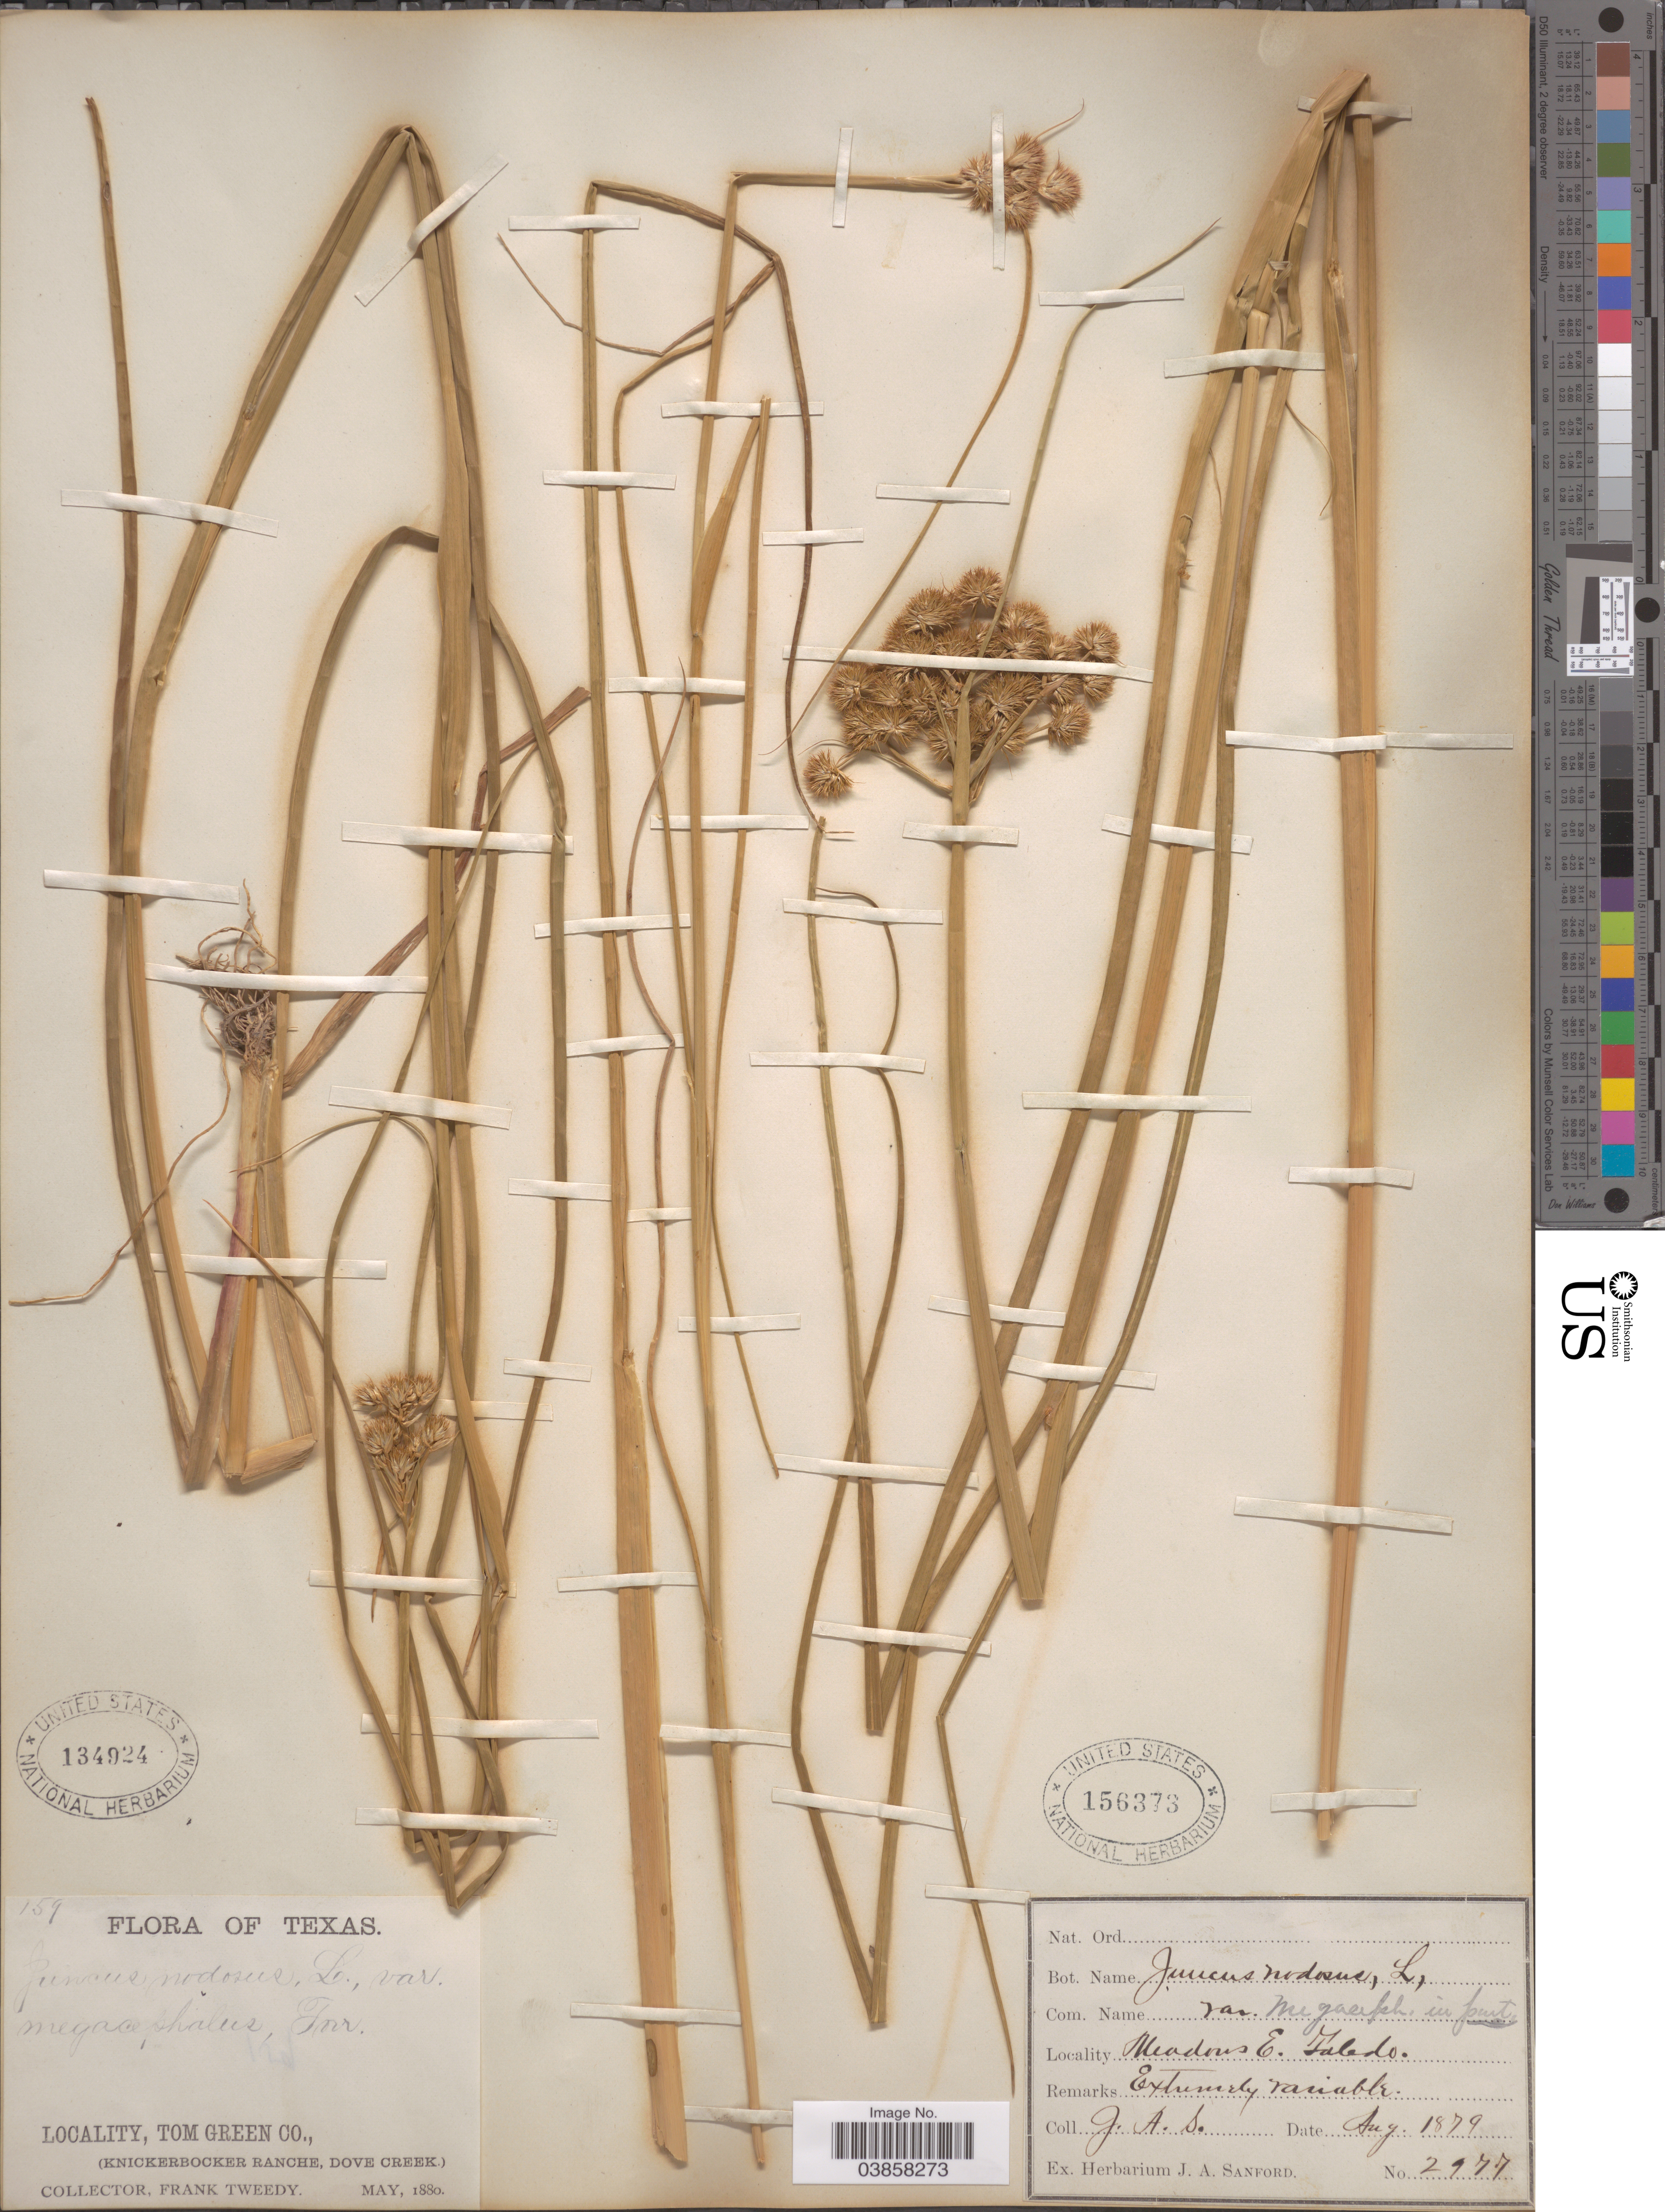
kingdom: Plantae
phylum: Tracheophyta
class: Liliopsida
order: Poales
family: Juncaceae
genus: Juncus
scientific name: Juncus torreyi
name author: Coville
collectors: F. Tweedy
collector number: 159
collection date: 1880-05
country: United States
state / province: Texas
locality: Tom Green Co., (Knickerbocker Ranche, Dove Creek).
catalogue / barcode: US 134924-2